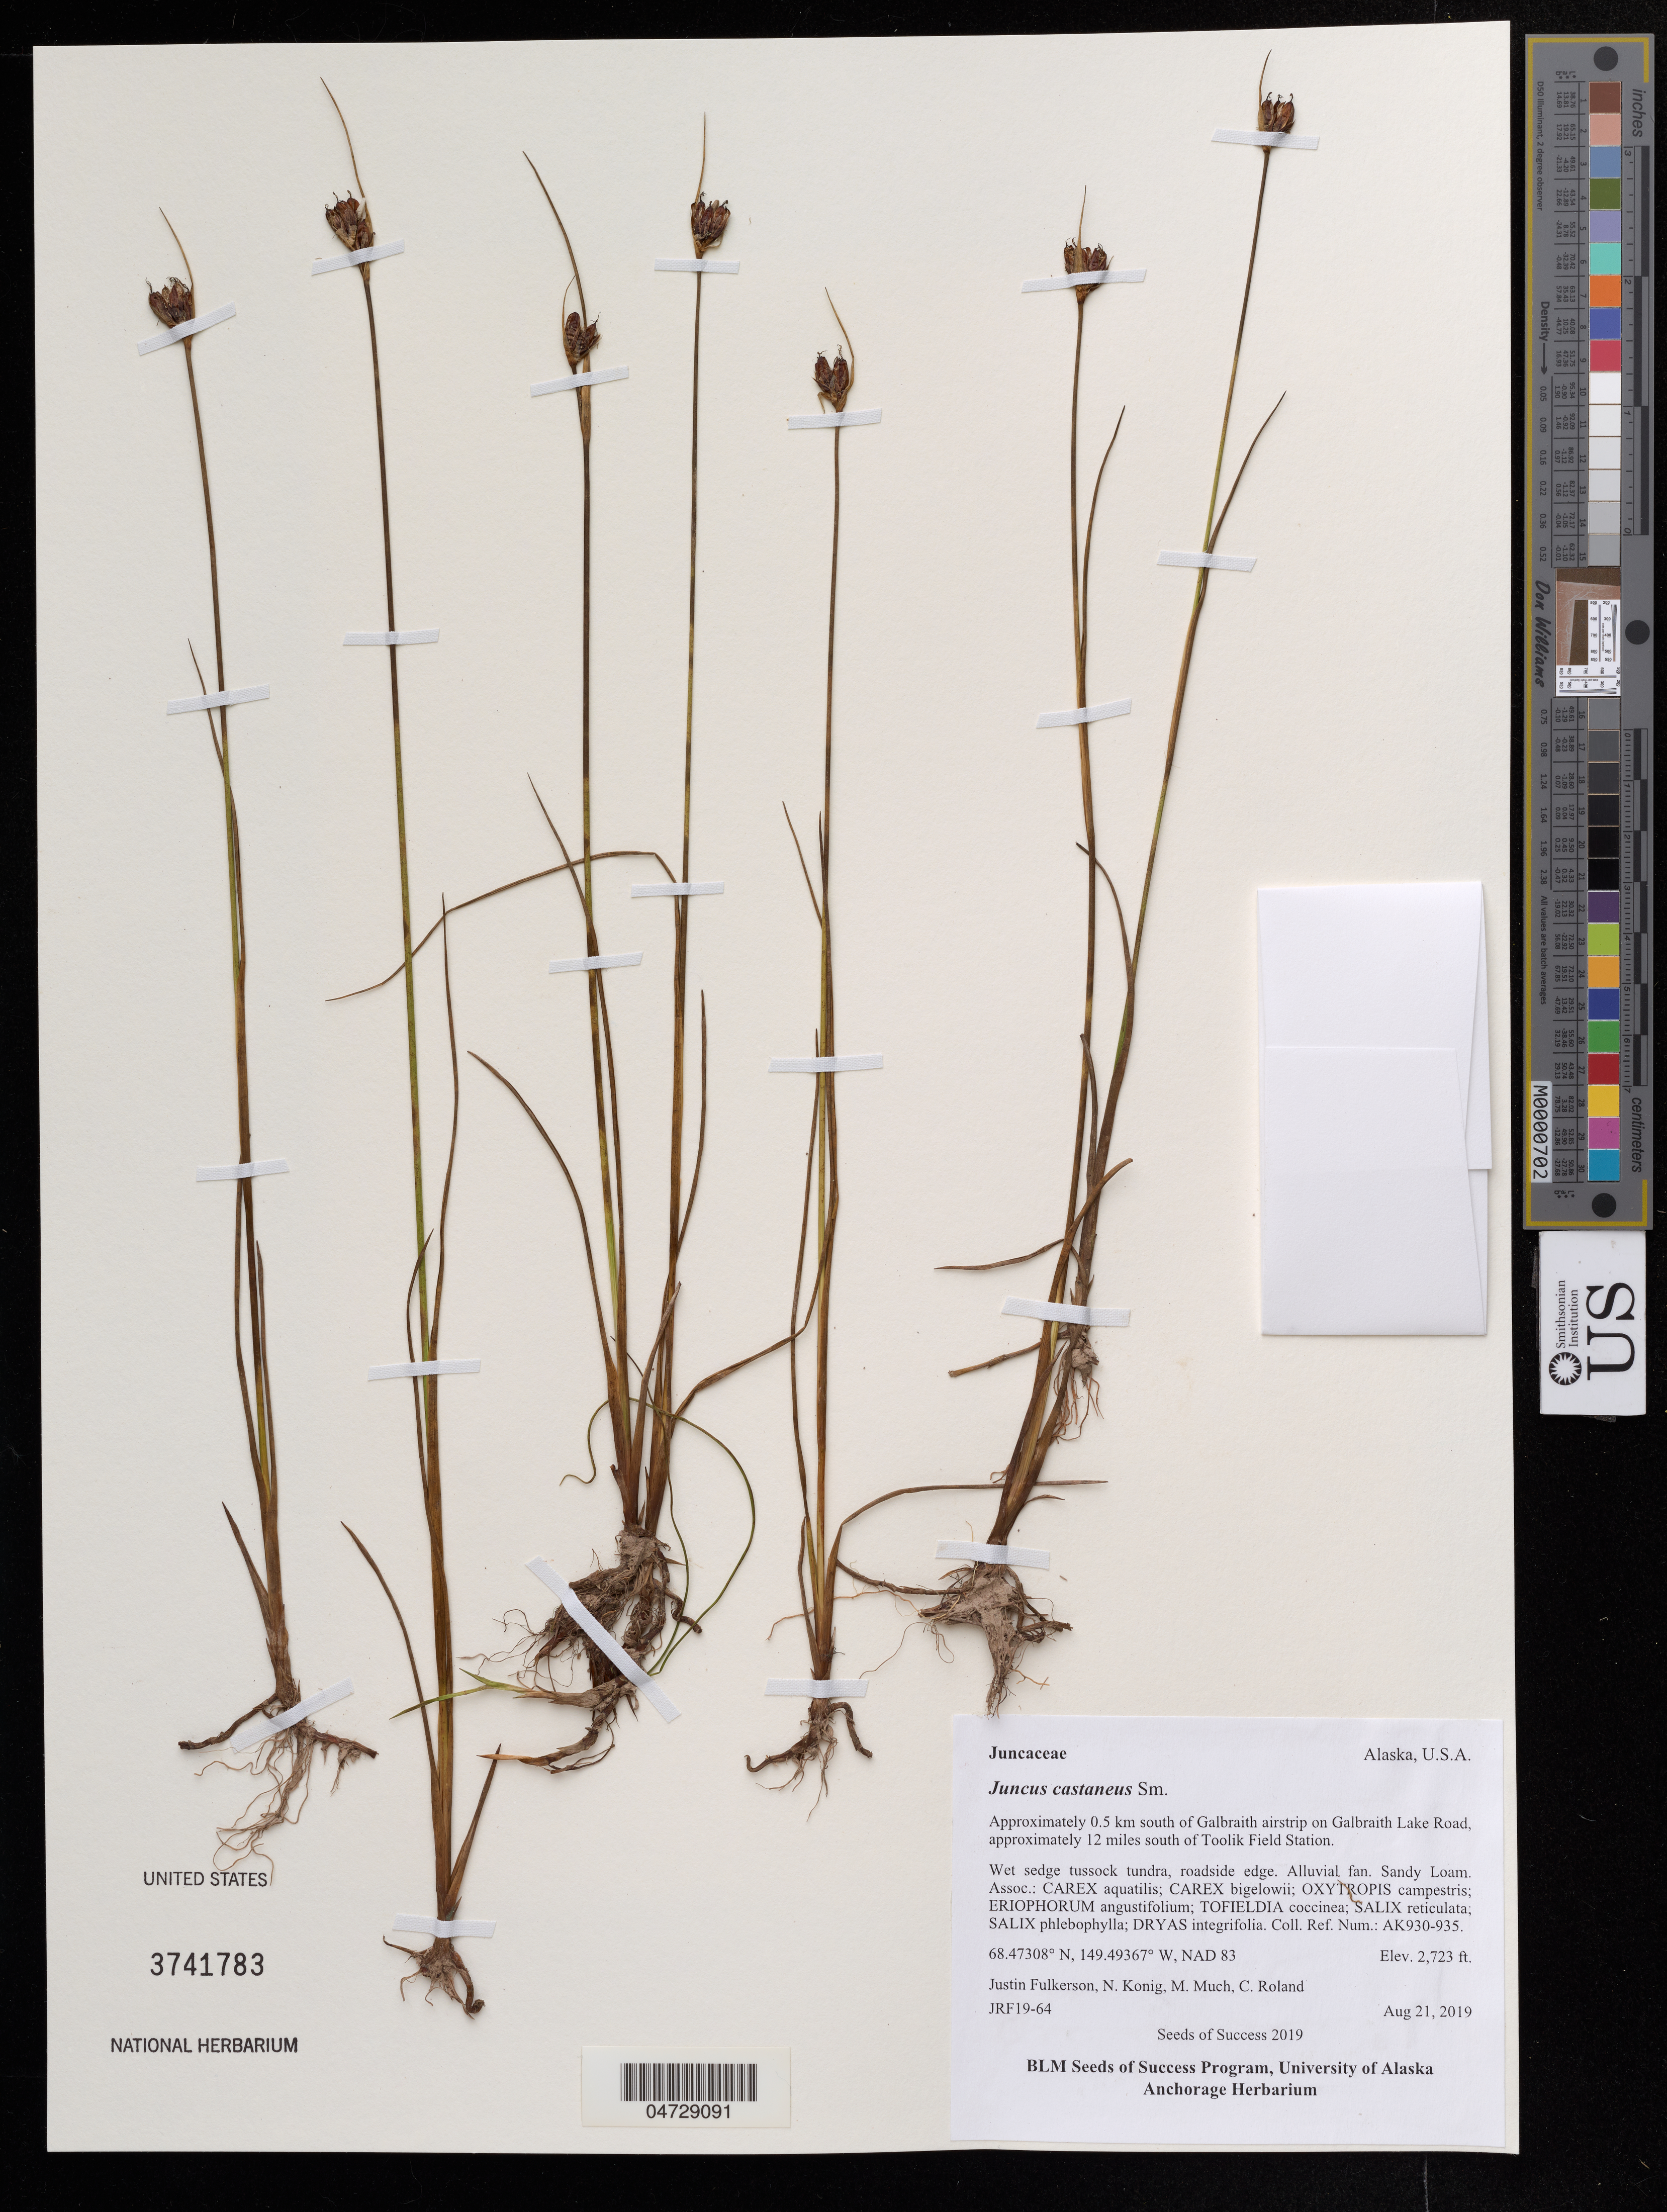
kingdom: Plantae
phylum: Tracheophyta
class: Liliopsida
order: Poales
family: Juncaceae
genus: Juncus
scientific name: Juncus castaneus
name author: Sm.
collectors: J. Fulkerson, N. Konig & C. Roland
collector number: JRF19-64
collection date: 2019-08-21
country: United States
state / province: Alaska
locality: Approximately 0.5 km south of Galbraith airstrip on Galbraith Lake Road, approximately 12 miles south of Toolik Field Station.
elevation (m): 830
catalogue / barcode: US 3741783